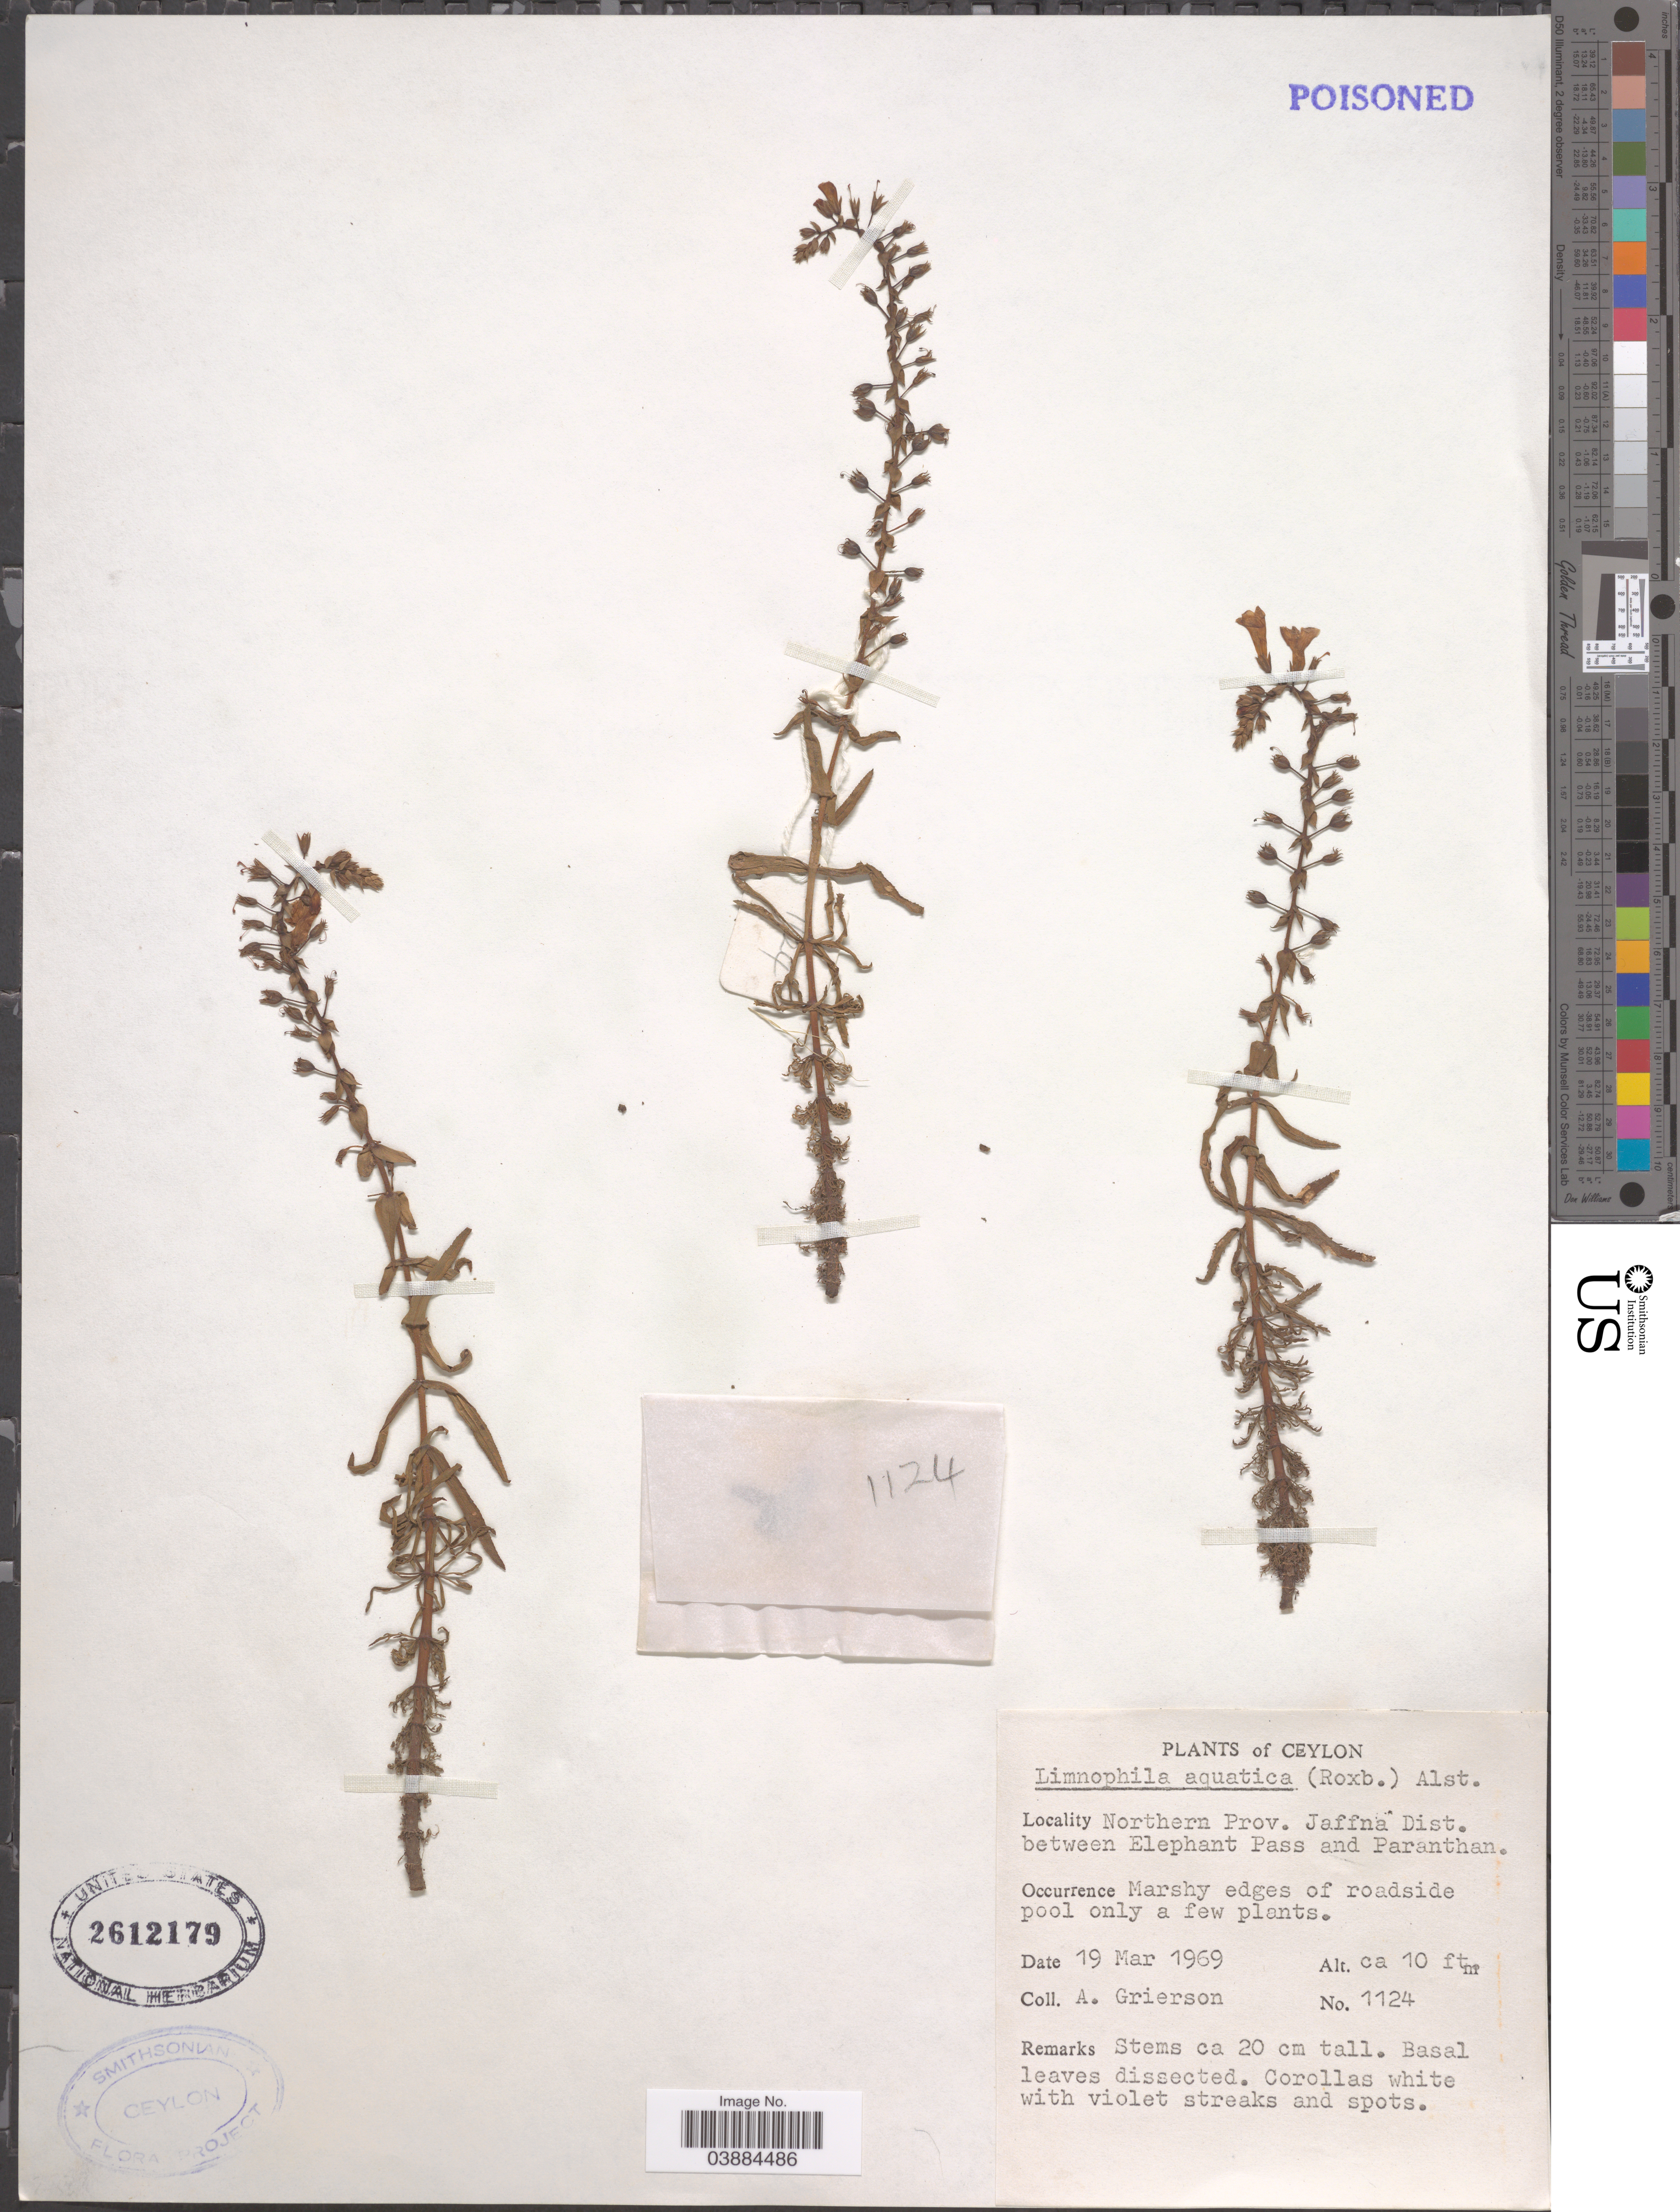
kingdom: Plantae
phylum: Tracheophyta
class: Magnoliopsida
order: Lamiales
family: Plantaginaceae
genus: Limnophila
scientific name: Limnophila aquatica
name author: (Willd.) Santapau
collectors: A. Grierson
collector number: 1124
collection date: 1969-03-19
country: Sri Lanka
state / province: Northern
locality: Ceylon. Jaffna Dist. between Elephant Pass and Paranthan.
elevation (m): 3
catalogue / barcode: US 2612179